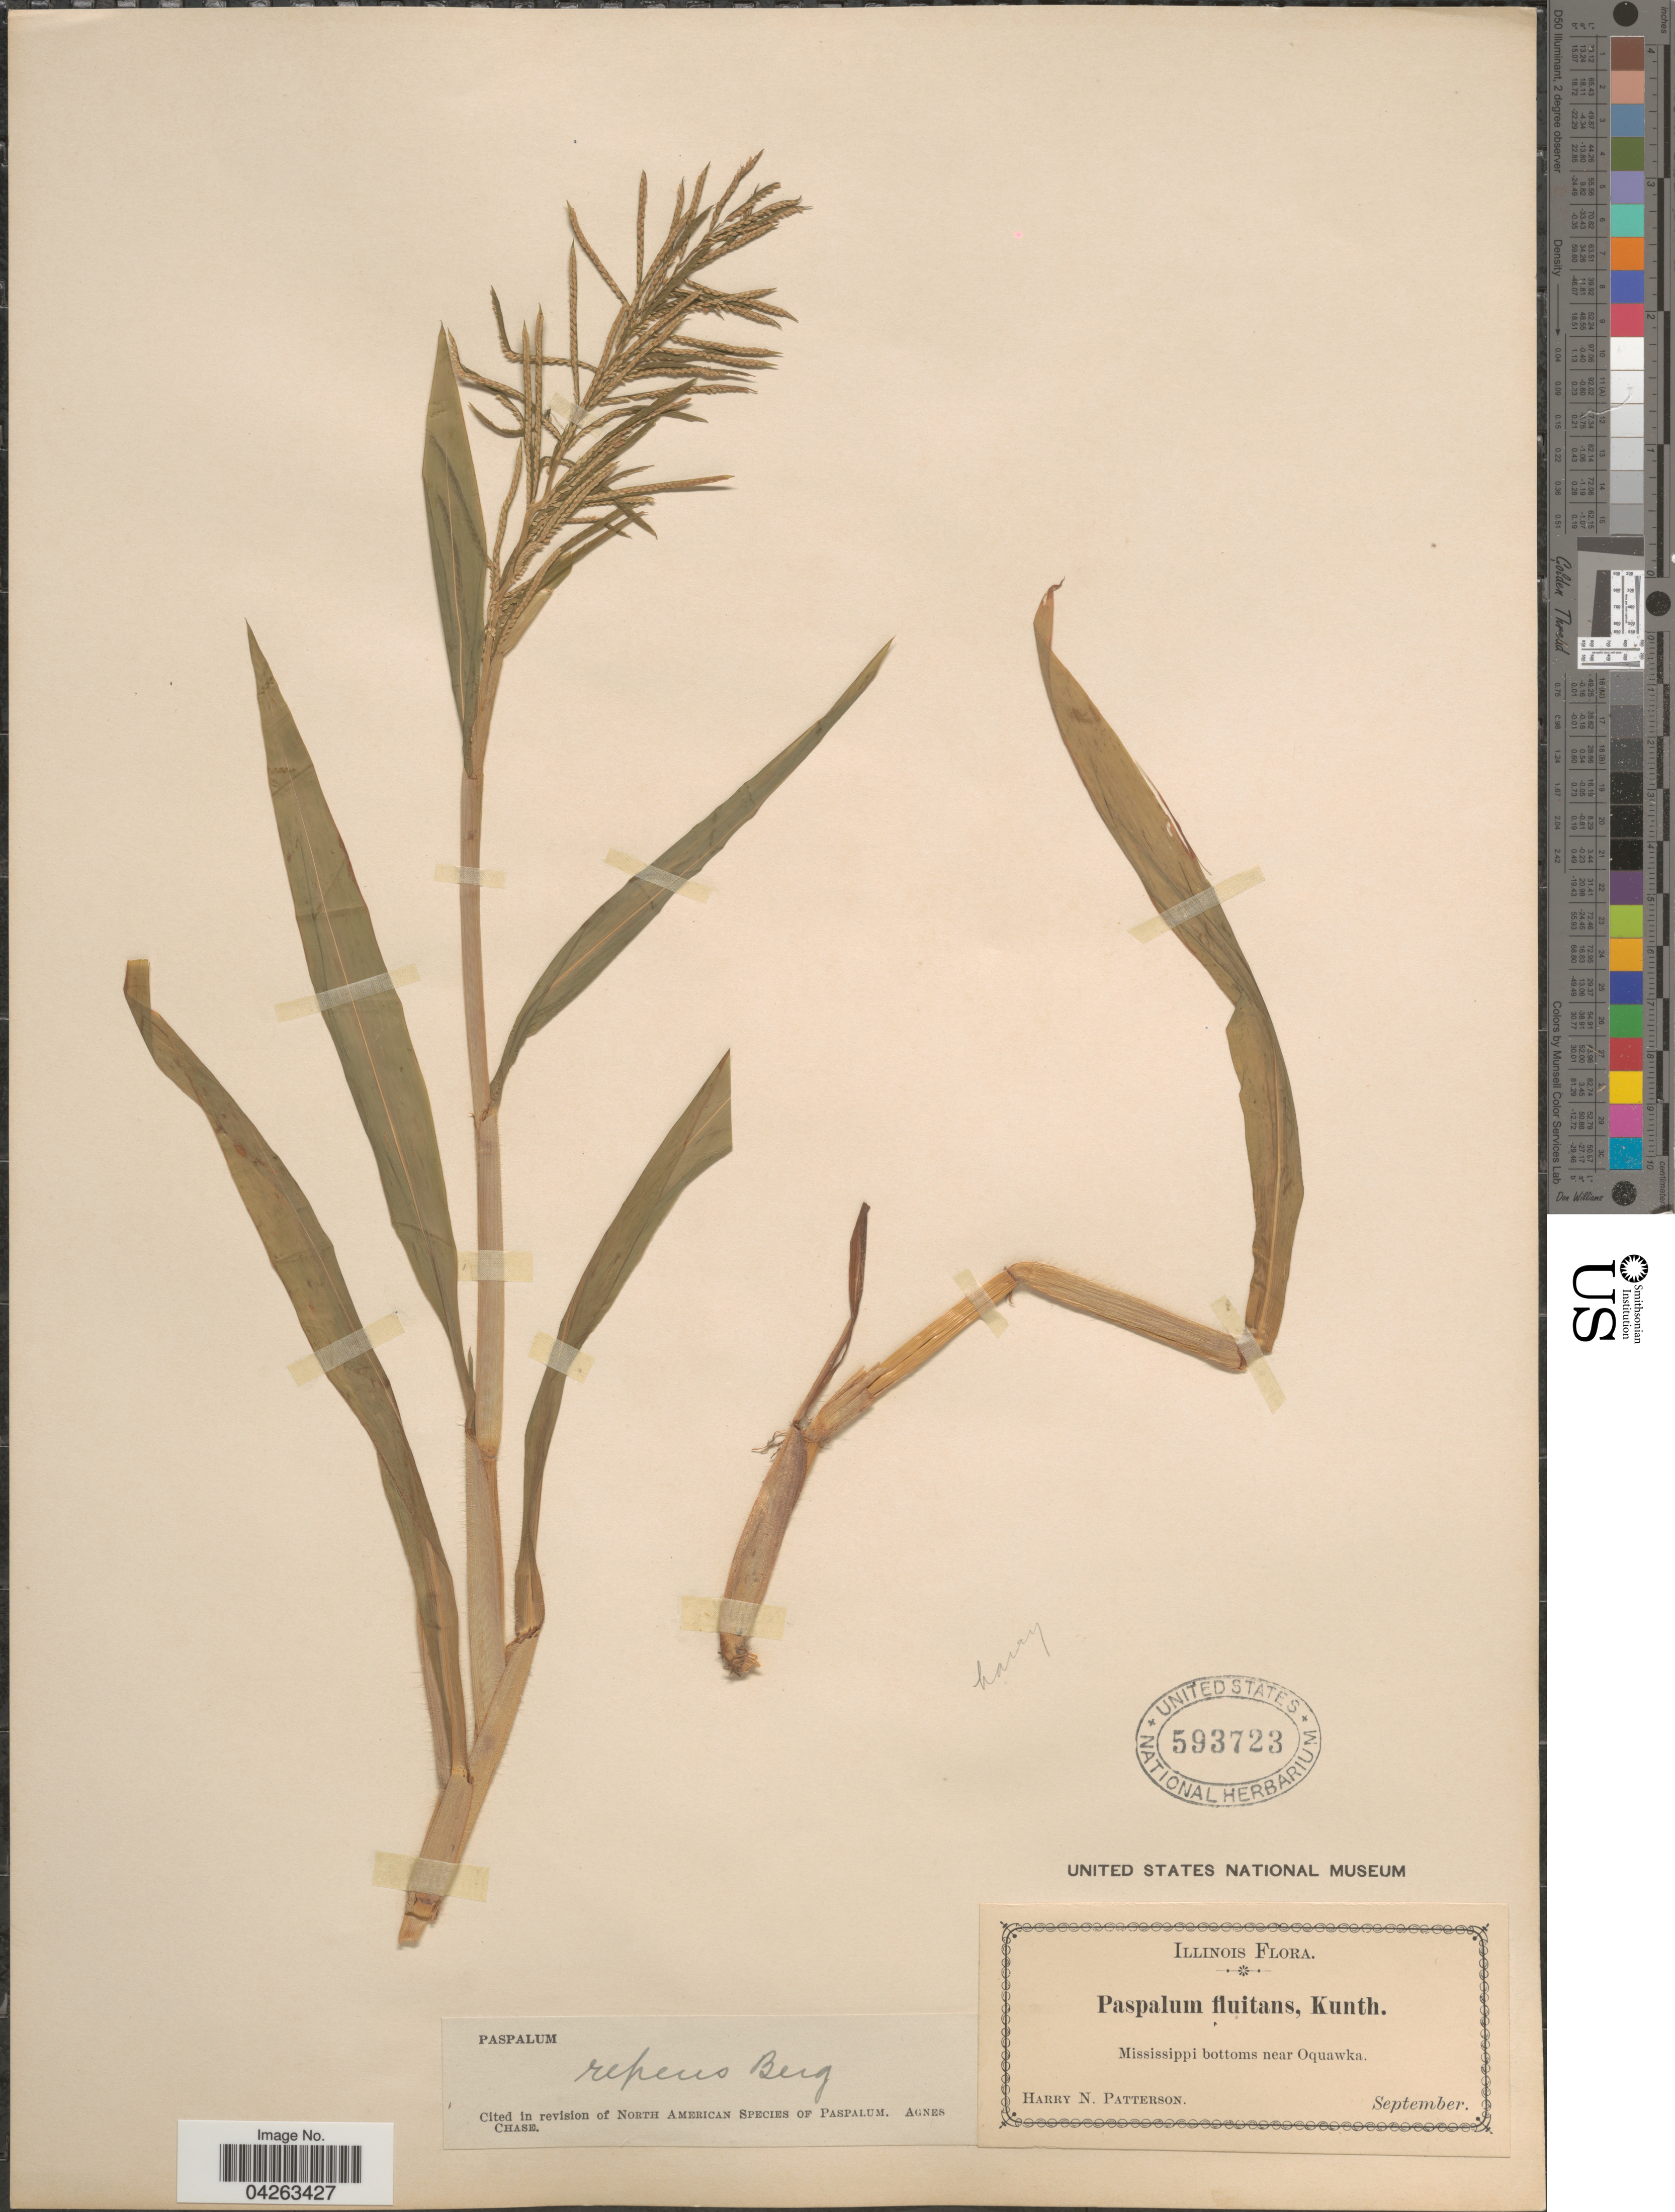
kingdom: Plantae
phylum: Tracheophyta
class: Liliopsida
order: Poales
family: Poaceae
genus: Paspalum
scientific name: Paspalum repens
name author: P.J. Bergius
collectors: H. N. Patterson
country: United States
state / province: Illinois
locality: Mississippi bottoms near Oquawka.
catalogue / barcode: US 593723